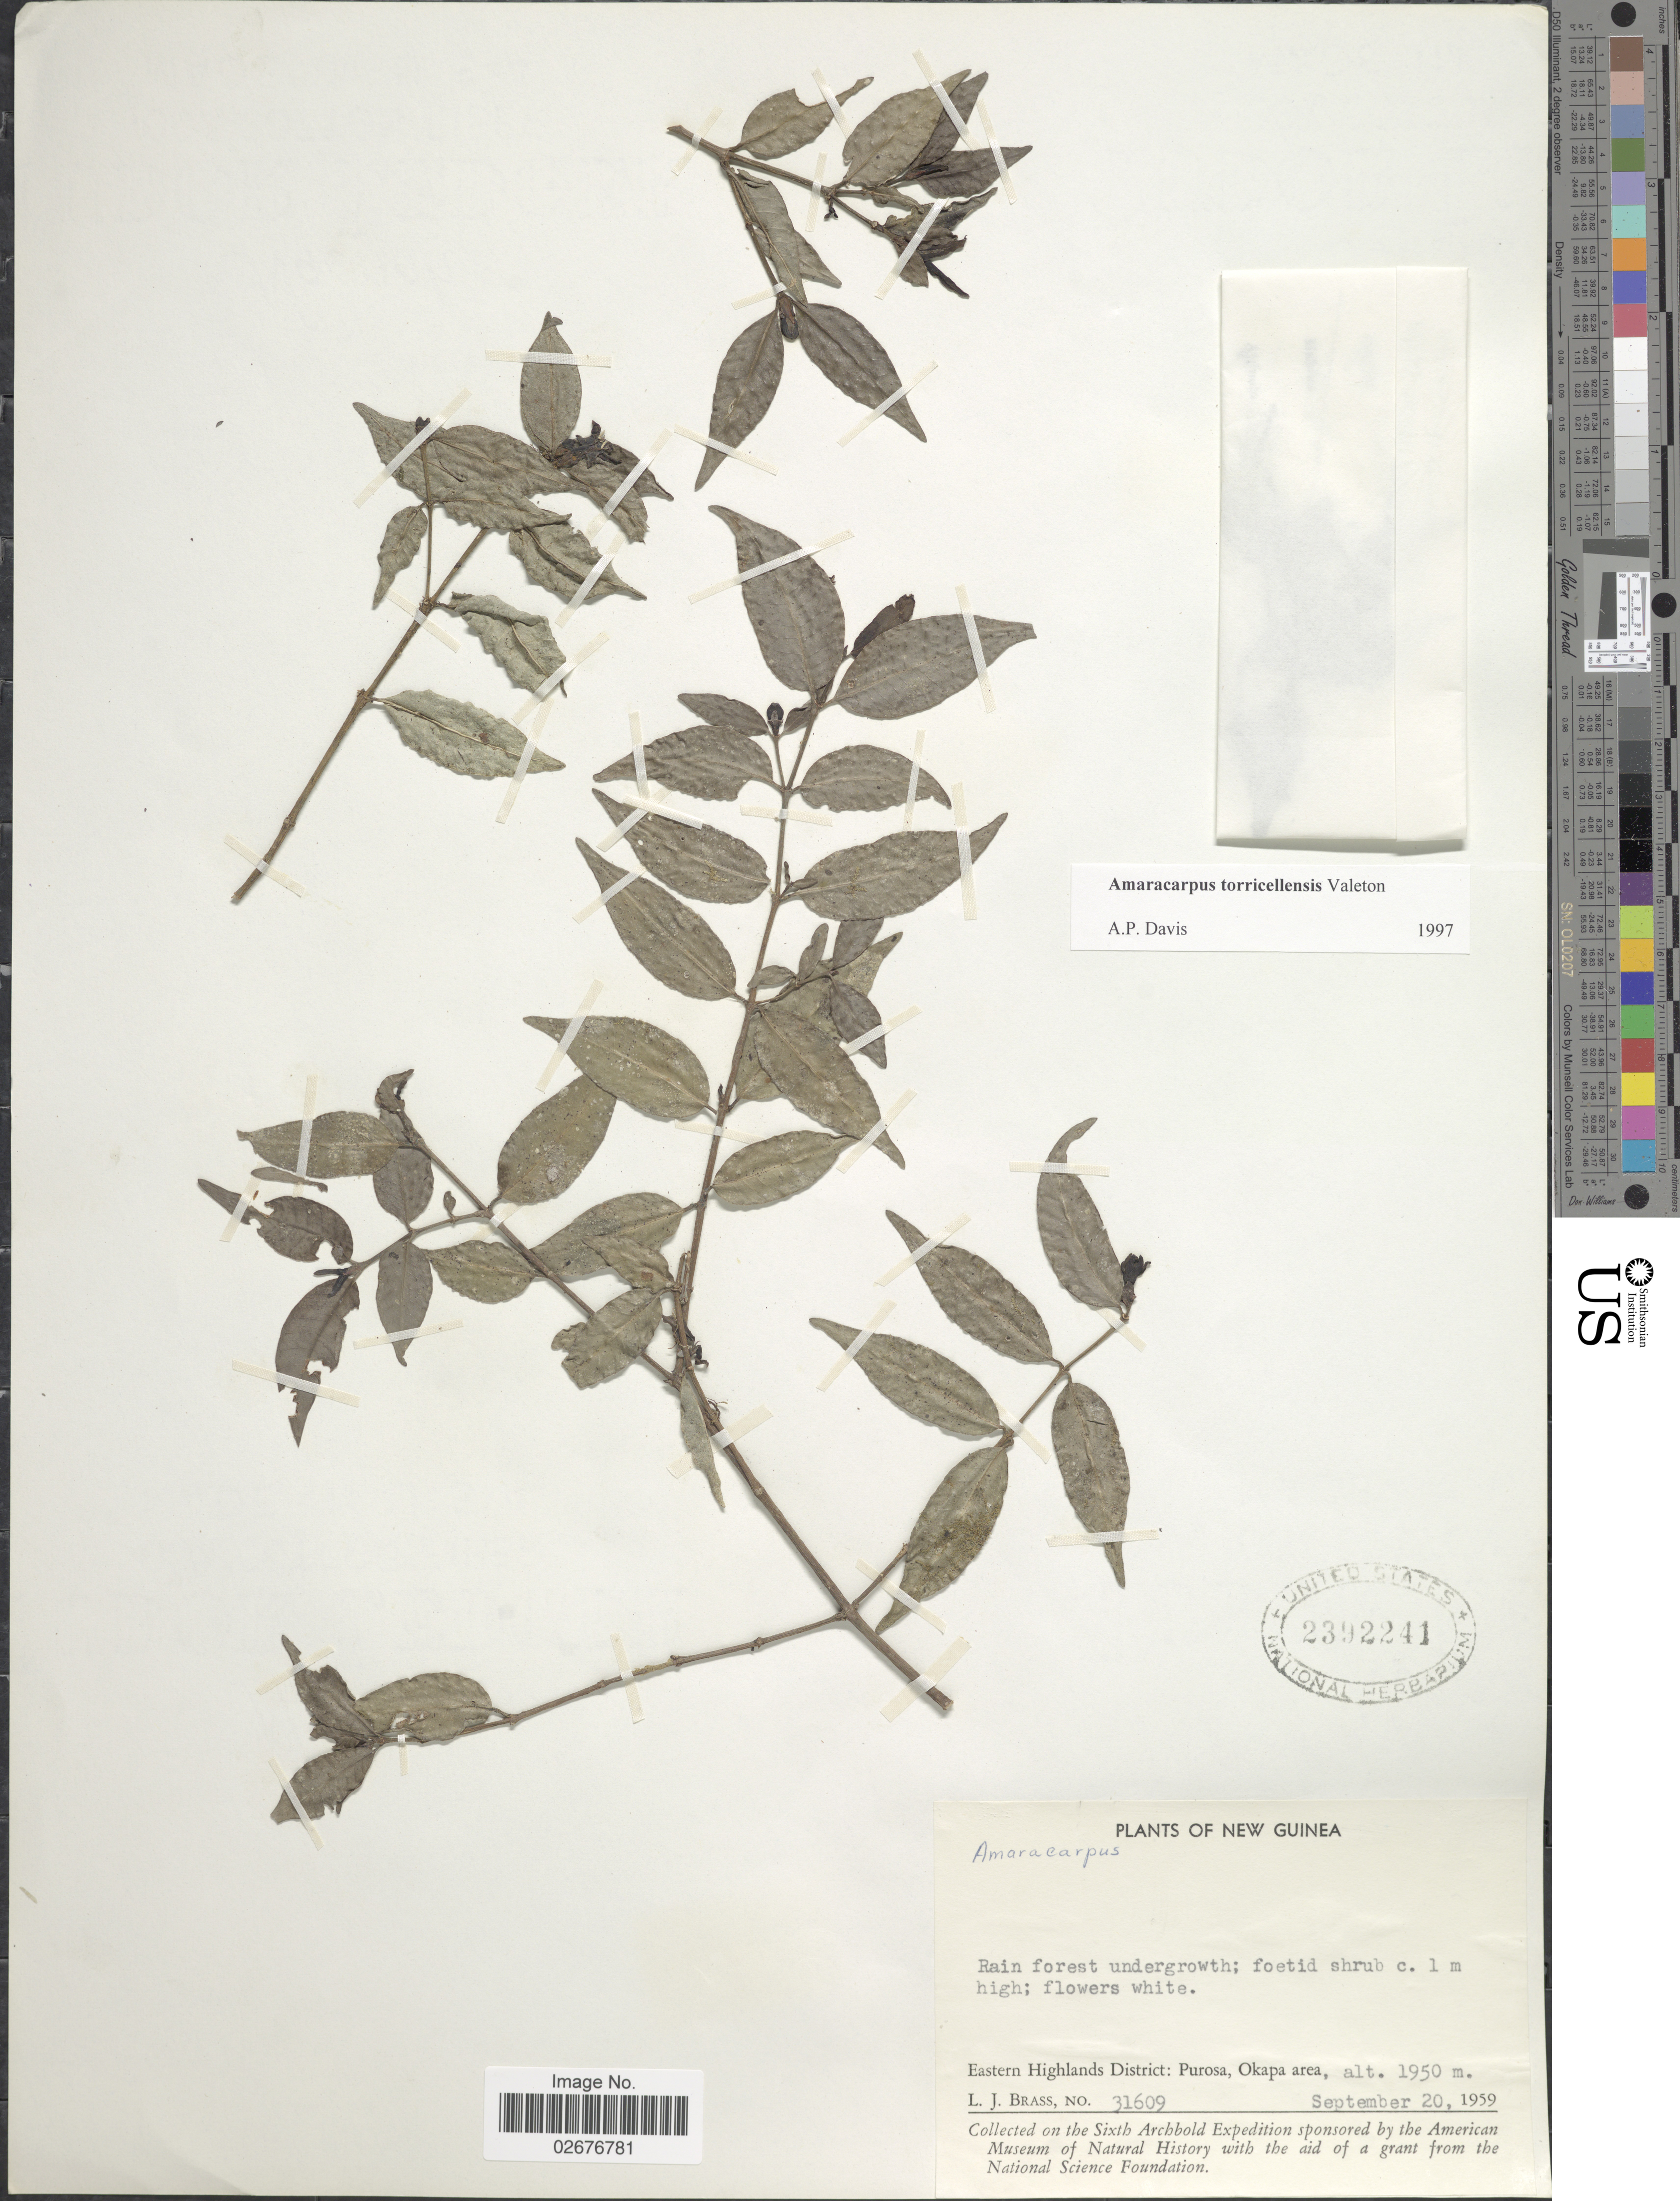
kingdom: Plantae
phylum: Tracheophyta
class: Magnoliopsida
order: Gentianales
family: Rubiaceae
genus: Amaracarpus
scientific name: Amaracarpus torricellensis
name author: Valeton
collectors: L. J. Brass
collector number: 31609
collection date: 1959-09-20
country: Papua New Guinea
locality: New Guinea, Eastern Highlands District: Purosa, Okapa area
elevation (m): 1950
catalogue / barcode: US 2392241